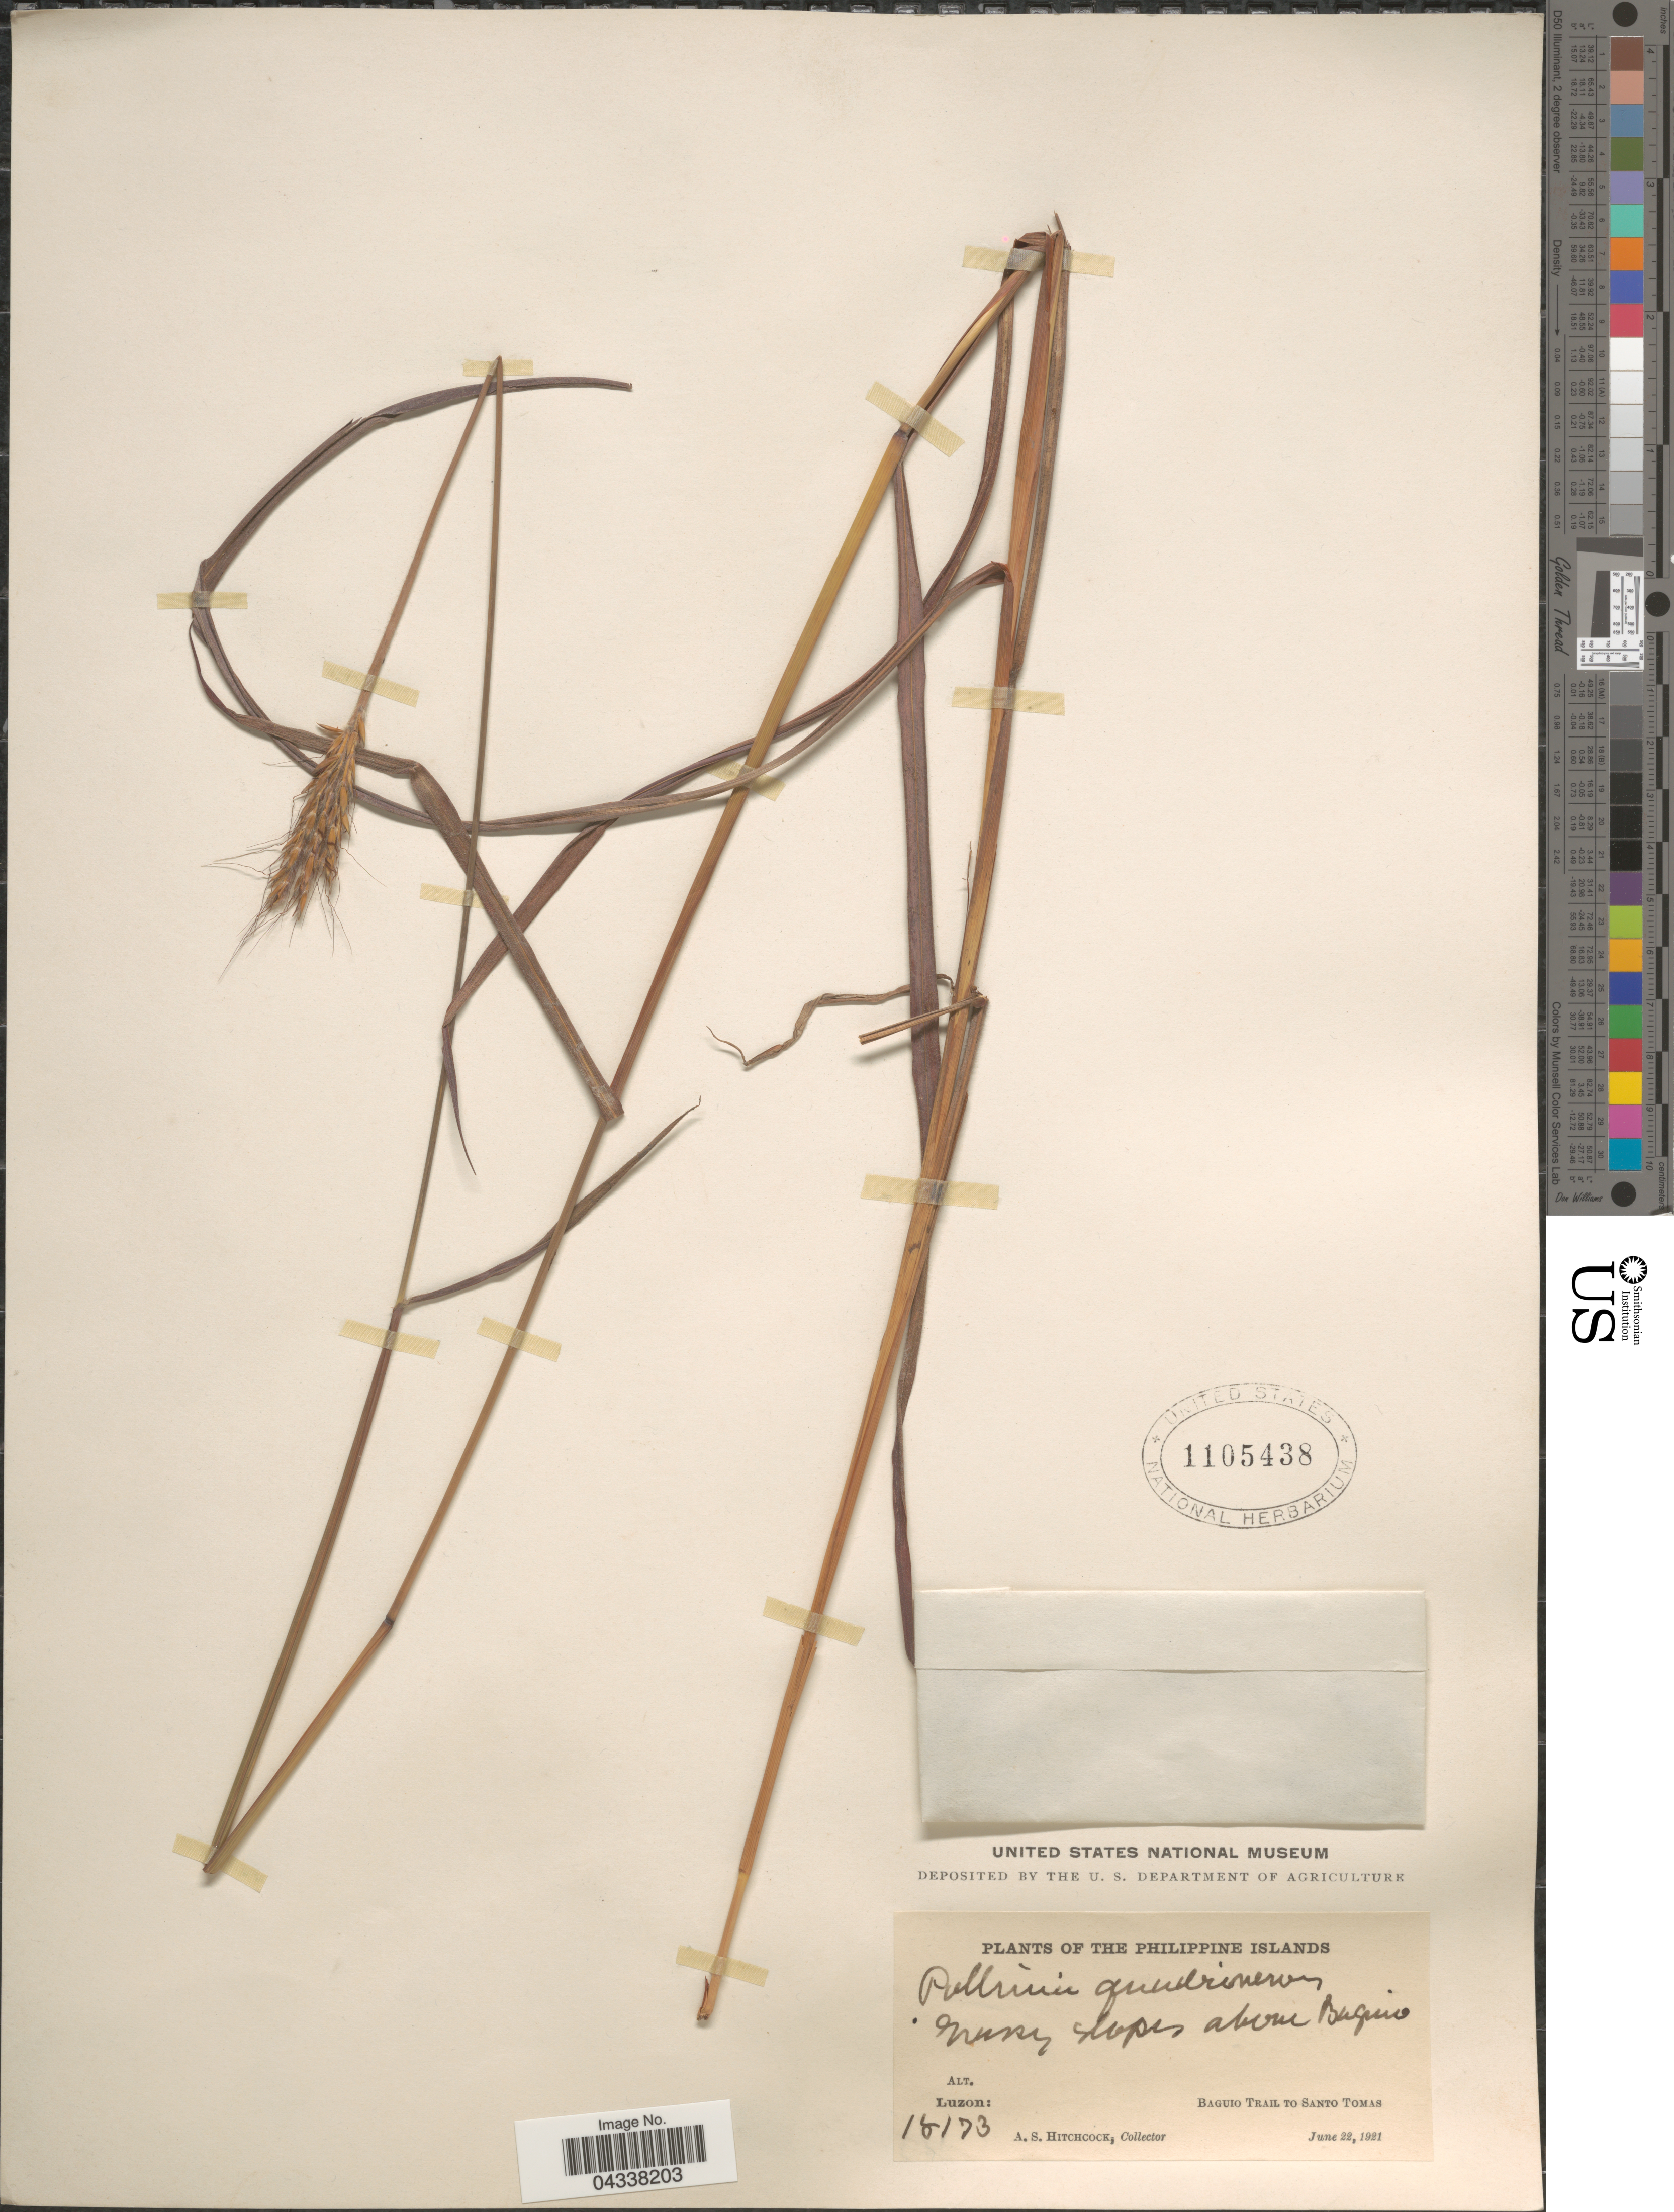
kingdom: Plantae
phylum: Tracheophyta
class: Liliopsida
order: Poales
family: Poaceae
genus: Pseudopogonatherum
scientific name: Pseudopogonatherum quadrinerve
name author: (Hack.) Ohwi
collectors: A. S. Hitchcock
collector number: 18173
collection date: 1921-06-22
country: Philippines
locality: Grassy slopes above Baguio. Baguio Trail to Santo Tomas.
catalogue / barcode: US 1105438